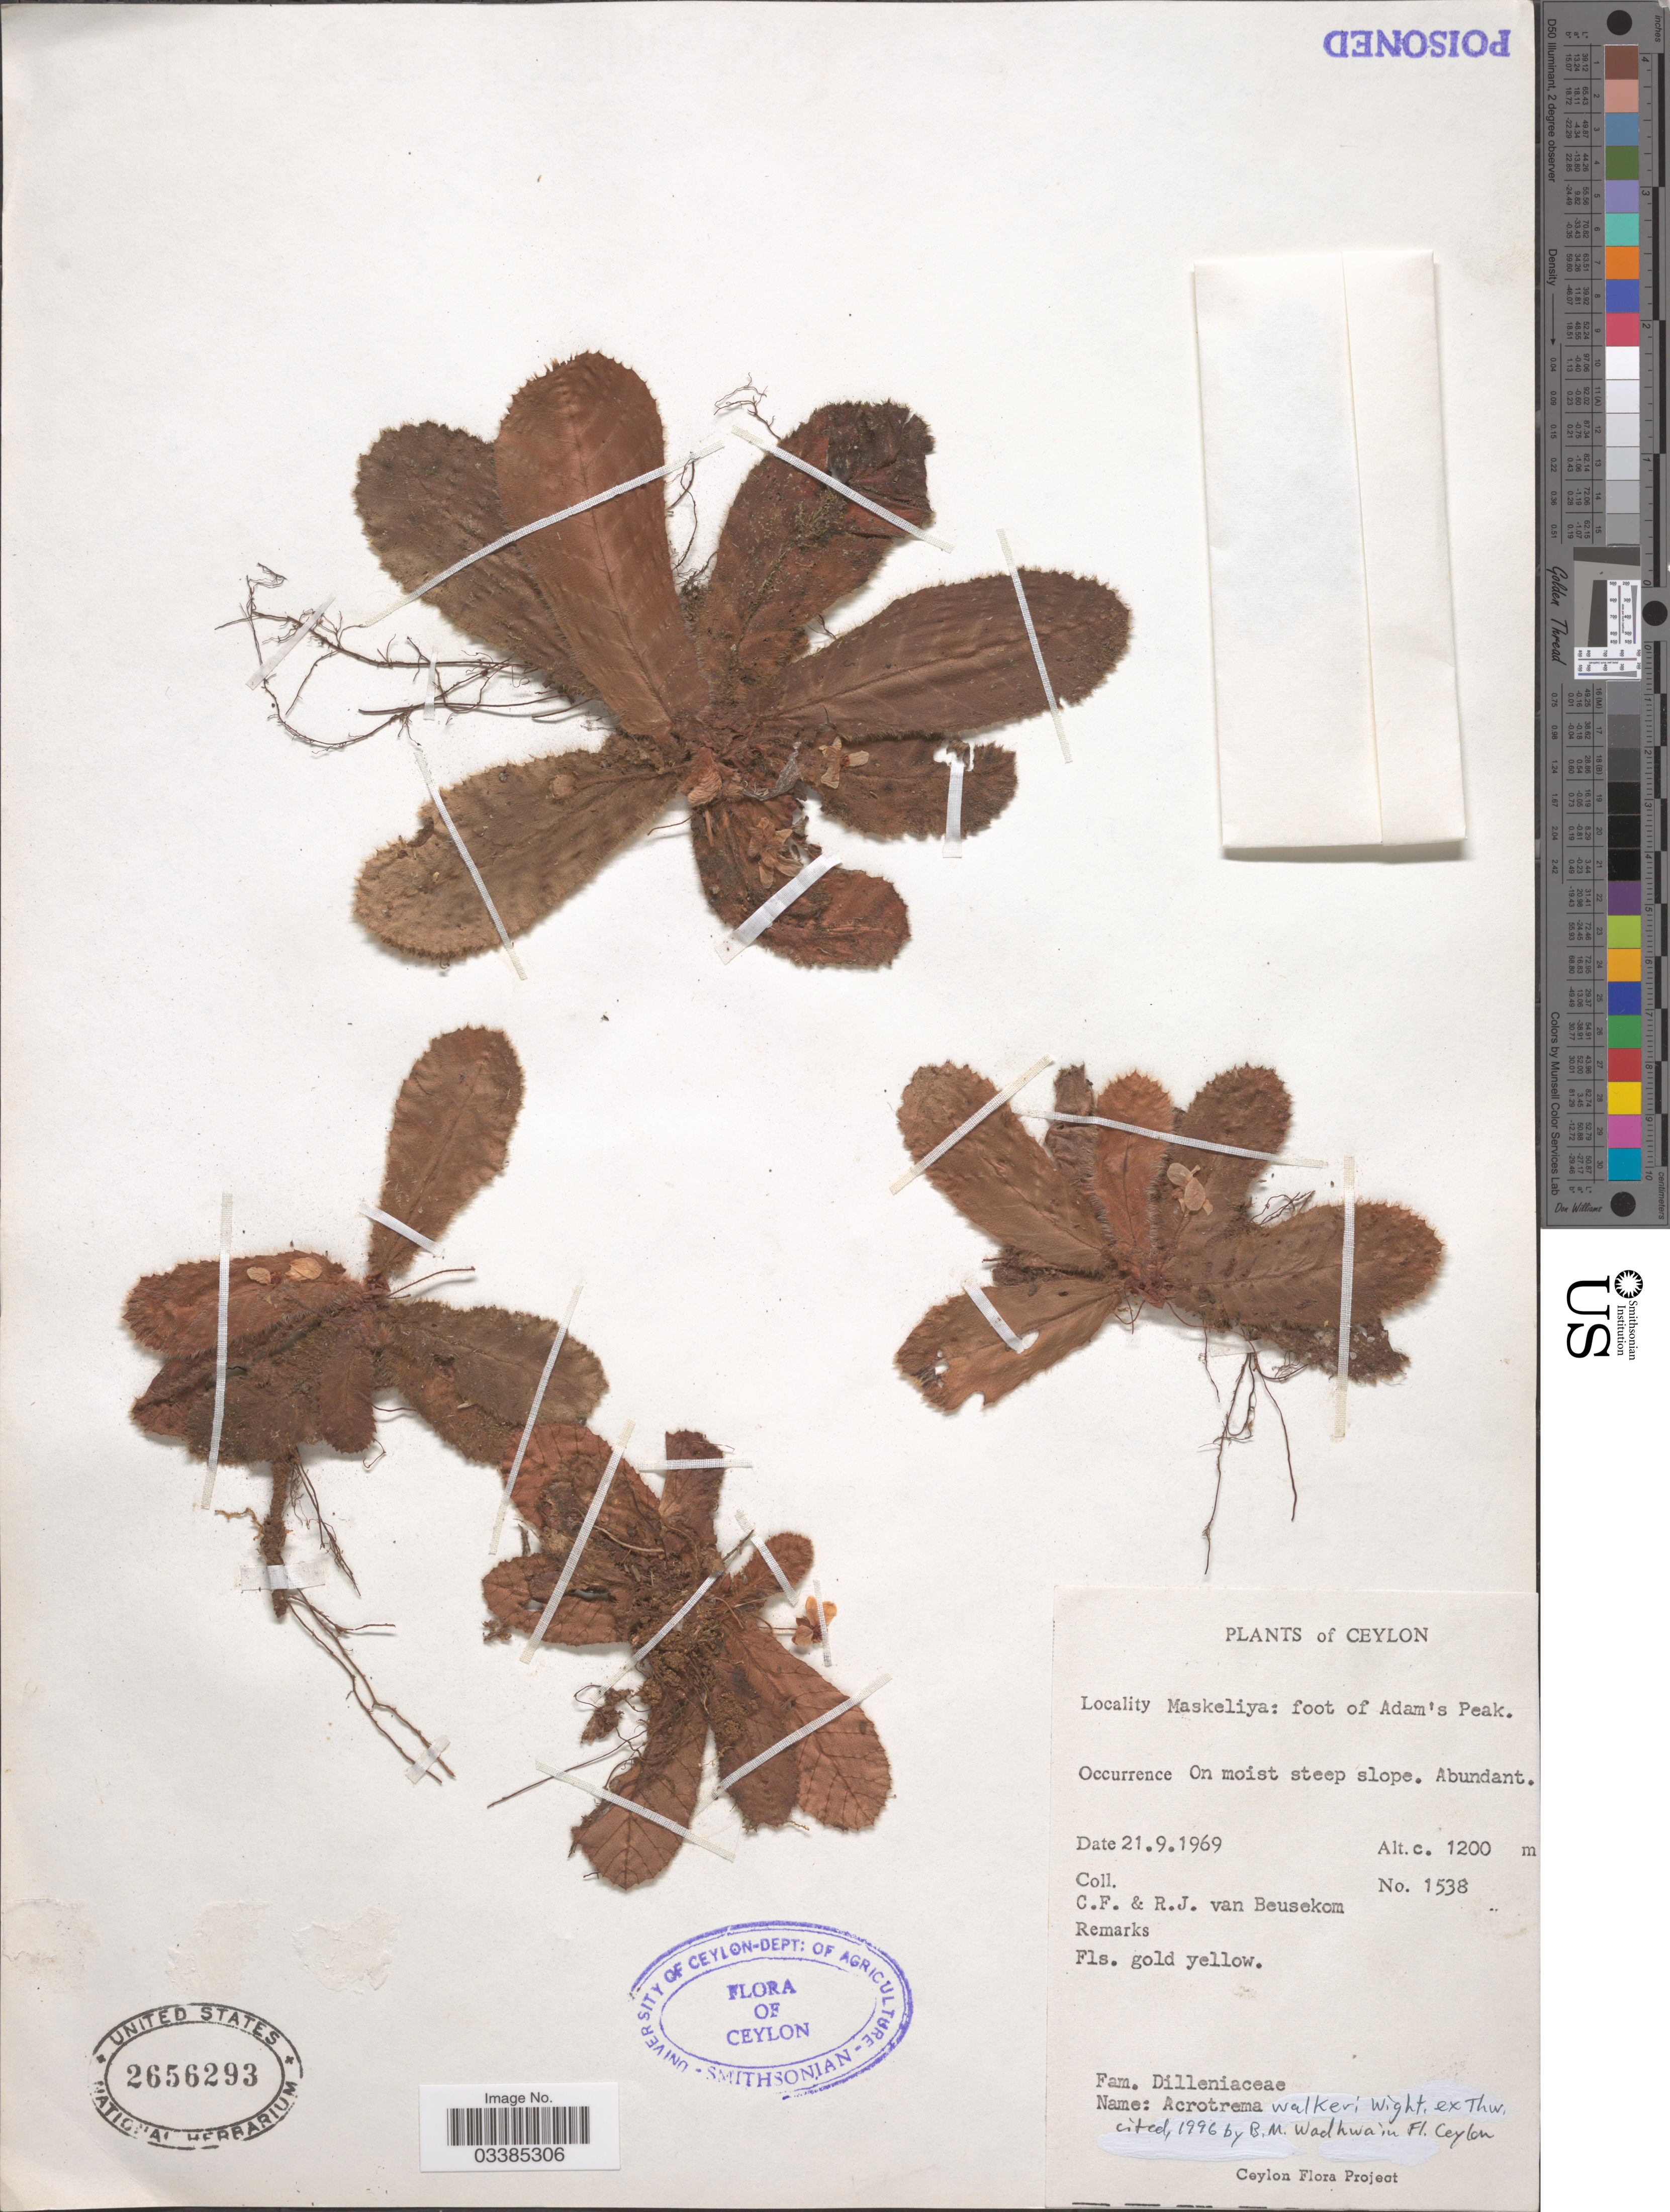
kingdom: Plantae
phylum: Tracheophyta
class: Magnoliopsida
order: Dilleniales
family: Dilleniaceae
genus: Acrotrema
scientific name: Acrotrema walkeri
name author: Wight ex Thwaites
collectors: C. F. Beusekom & R. Van Beusekom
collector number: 1538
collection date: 1969-09-21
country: Sri Lanka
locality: Ceylon. Maskeliya: foot of Adam's Peak.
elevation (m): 1200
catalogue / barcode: US 2656293